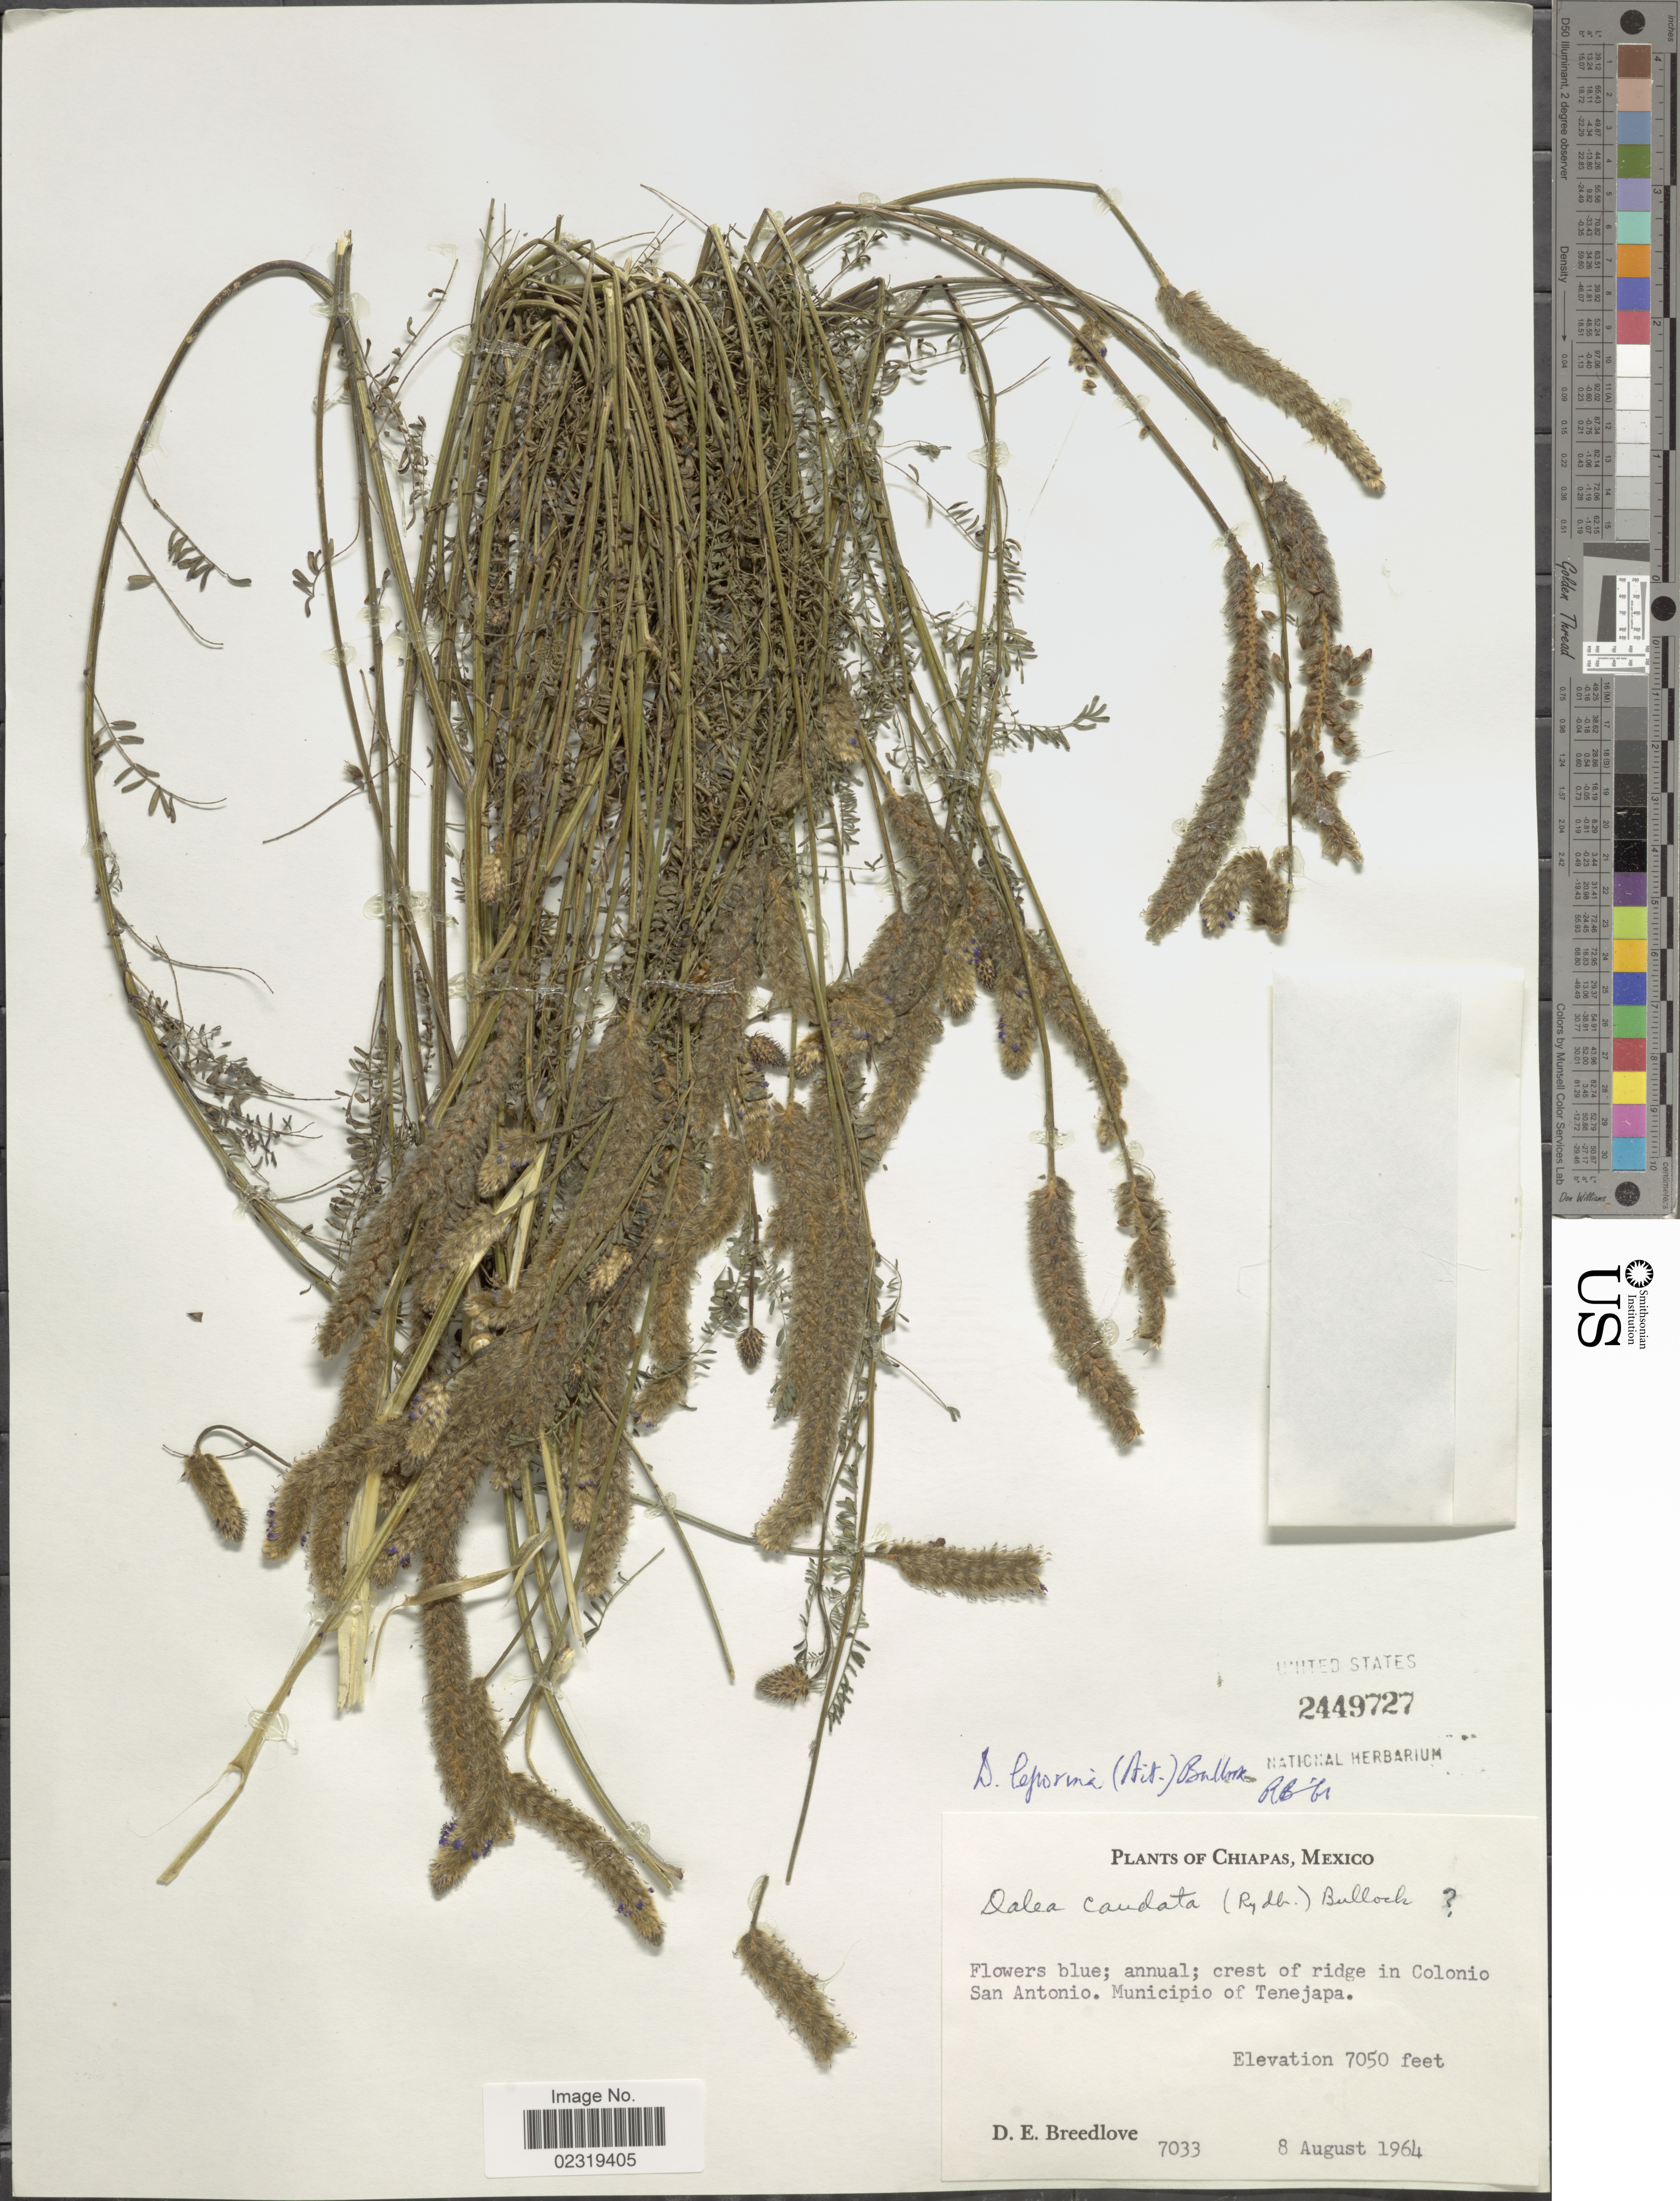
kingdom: Plantae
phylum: Tracheophyta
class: Magnoliopsida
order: Fabales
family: Fabaceae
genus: Dalea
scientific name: Dalea leporina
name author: (Aiton) Bullock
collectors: D. E. Breedlove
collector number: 7033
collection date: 1964-08-08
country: Mexico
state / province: Chiapas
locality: Crest of ridge in Colonio San Antonio. Municipio of Tenejapa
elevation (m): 2149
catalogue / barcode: US 2449727